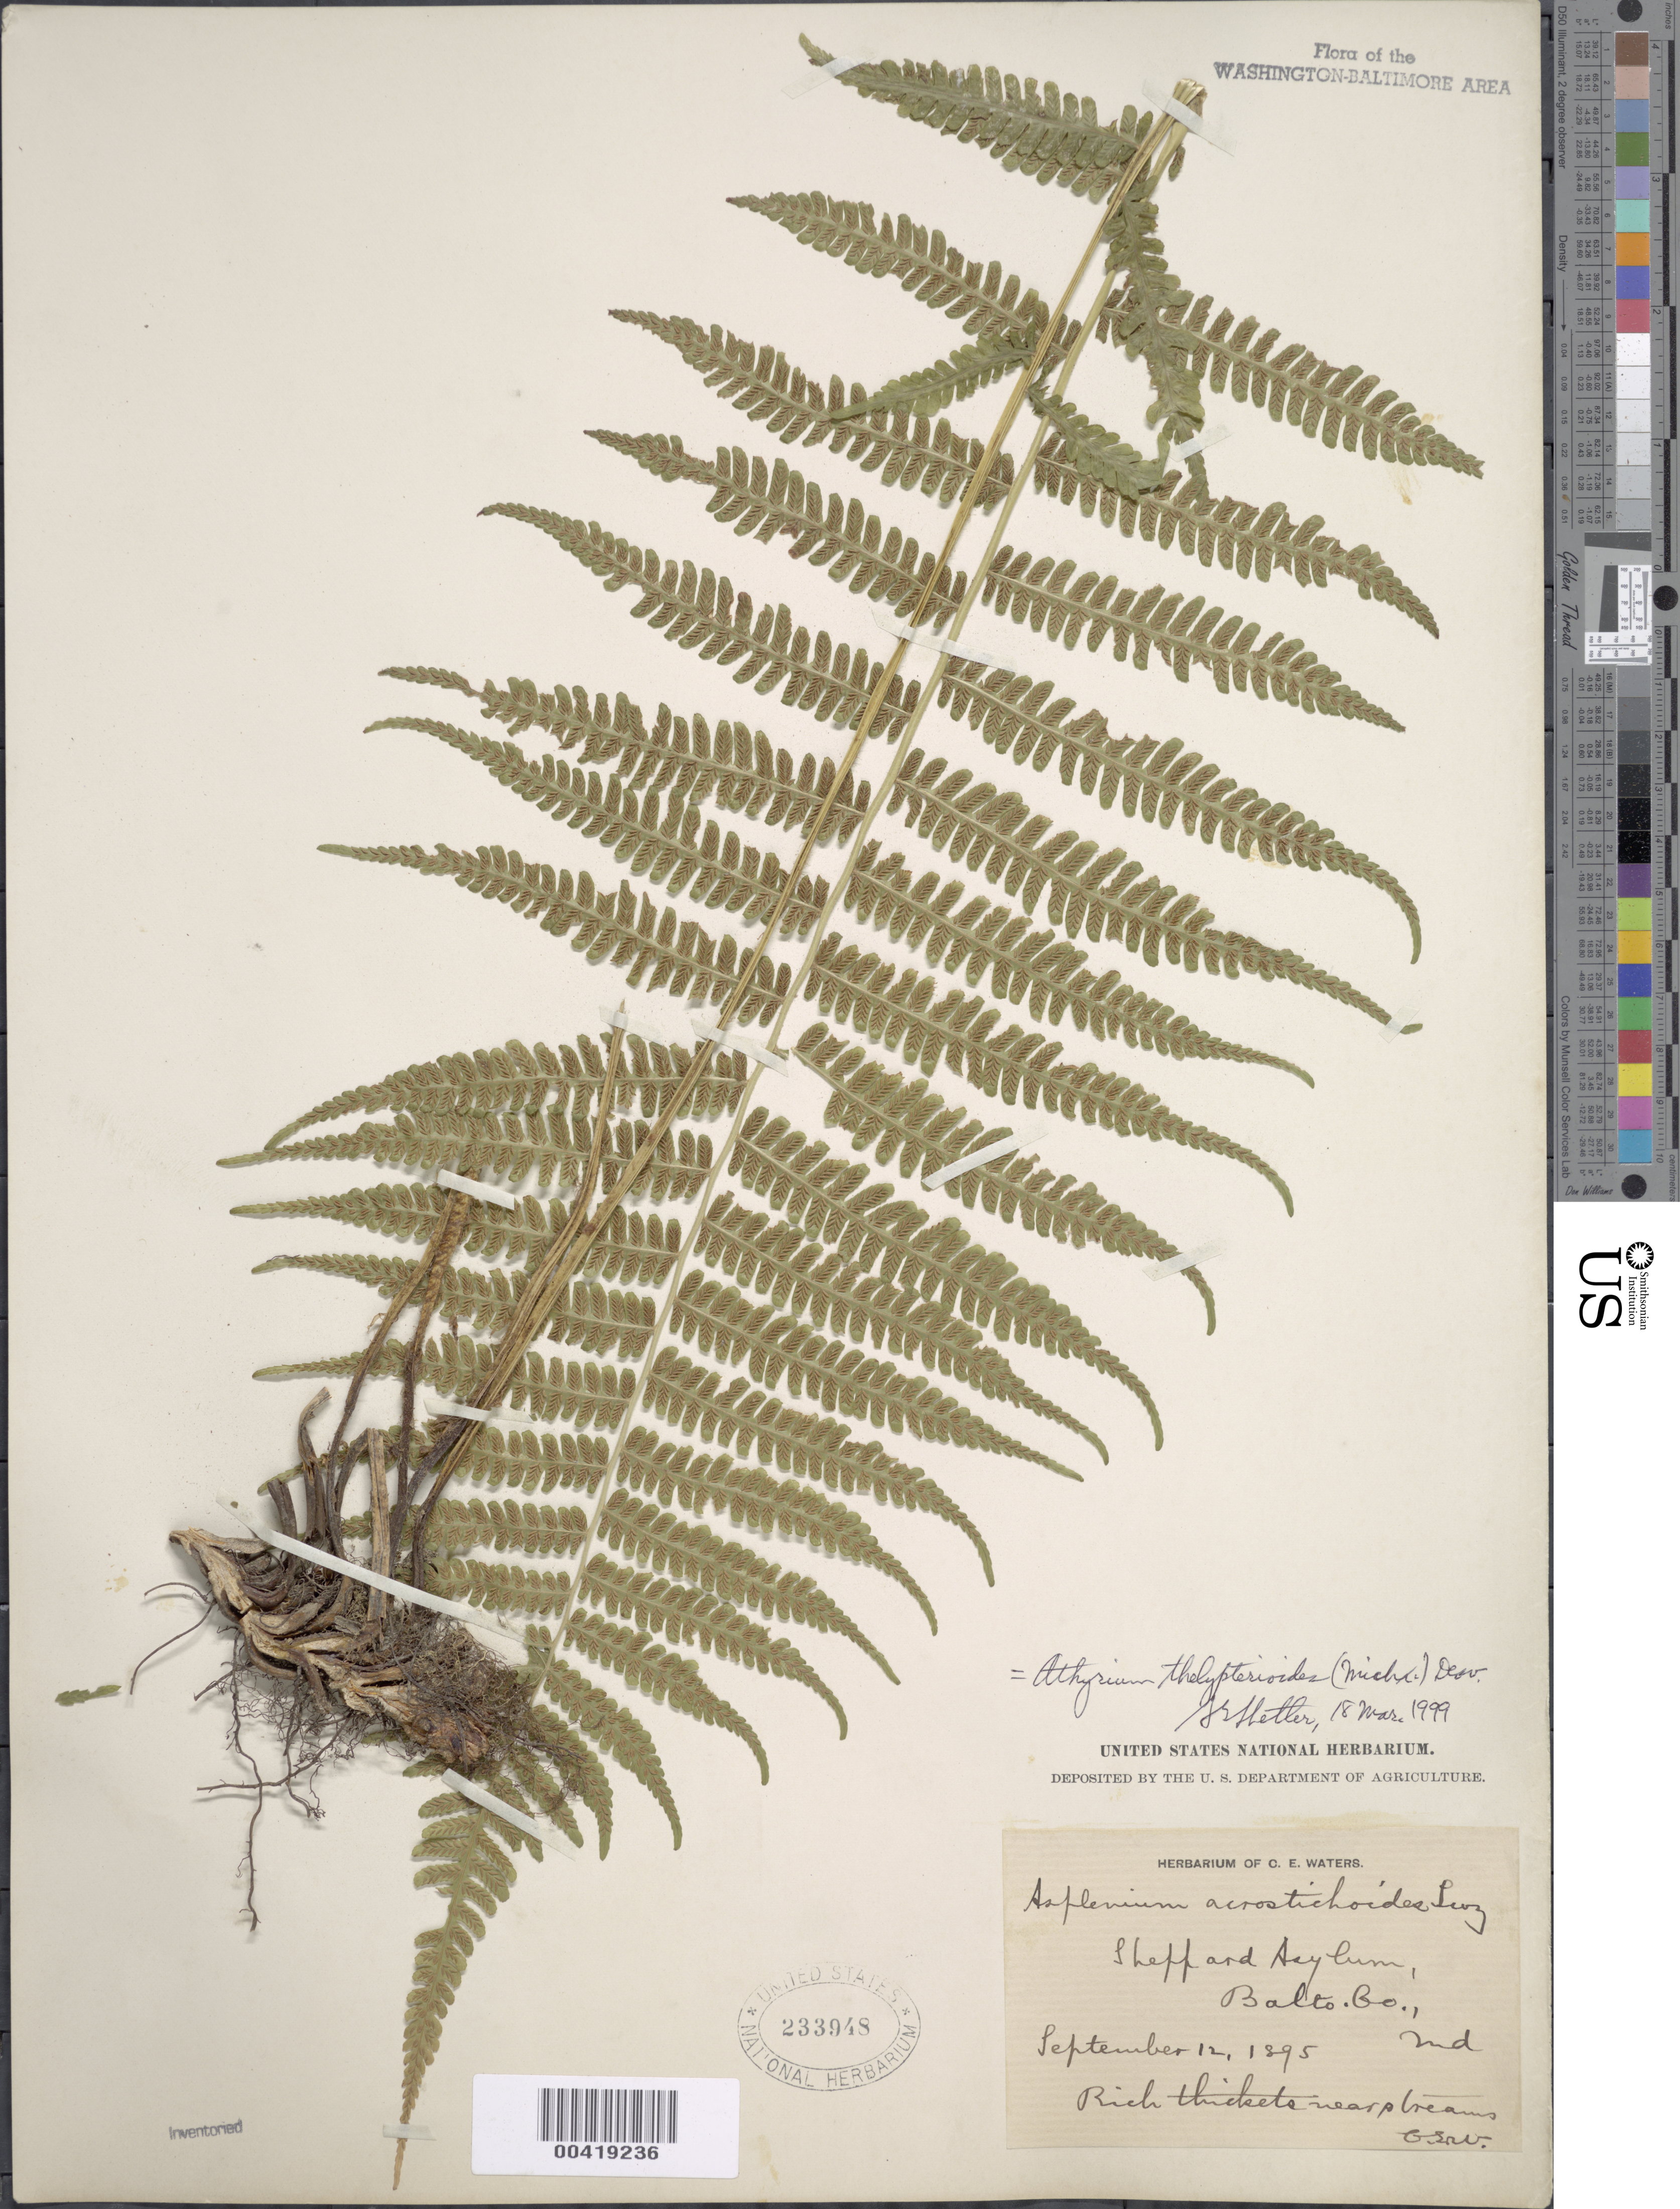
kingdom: Plantae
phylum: Tracheophyta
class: Polypodiopsida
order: Polypodiales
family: Athyriaceae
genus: Deparia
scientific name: Deparia acrostichoides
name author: (Sw.) M. Kato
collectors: C. Waters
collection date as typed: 12 Sep 1895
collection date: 1895-09-12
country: United States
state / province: Maryland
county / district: Baltimore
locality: Sheppard Asylum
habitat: Rich thickets near streams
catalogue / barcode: US 233948